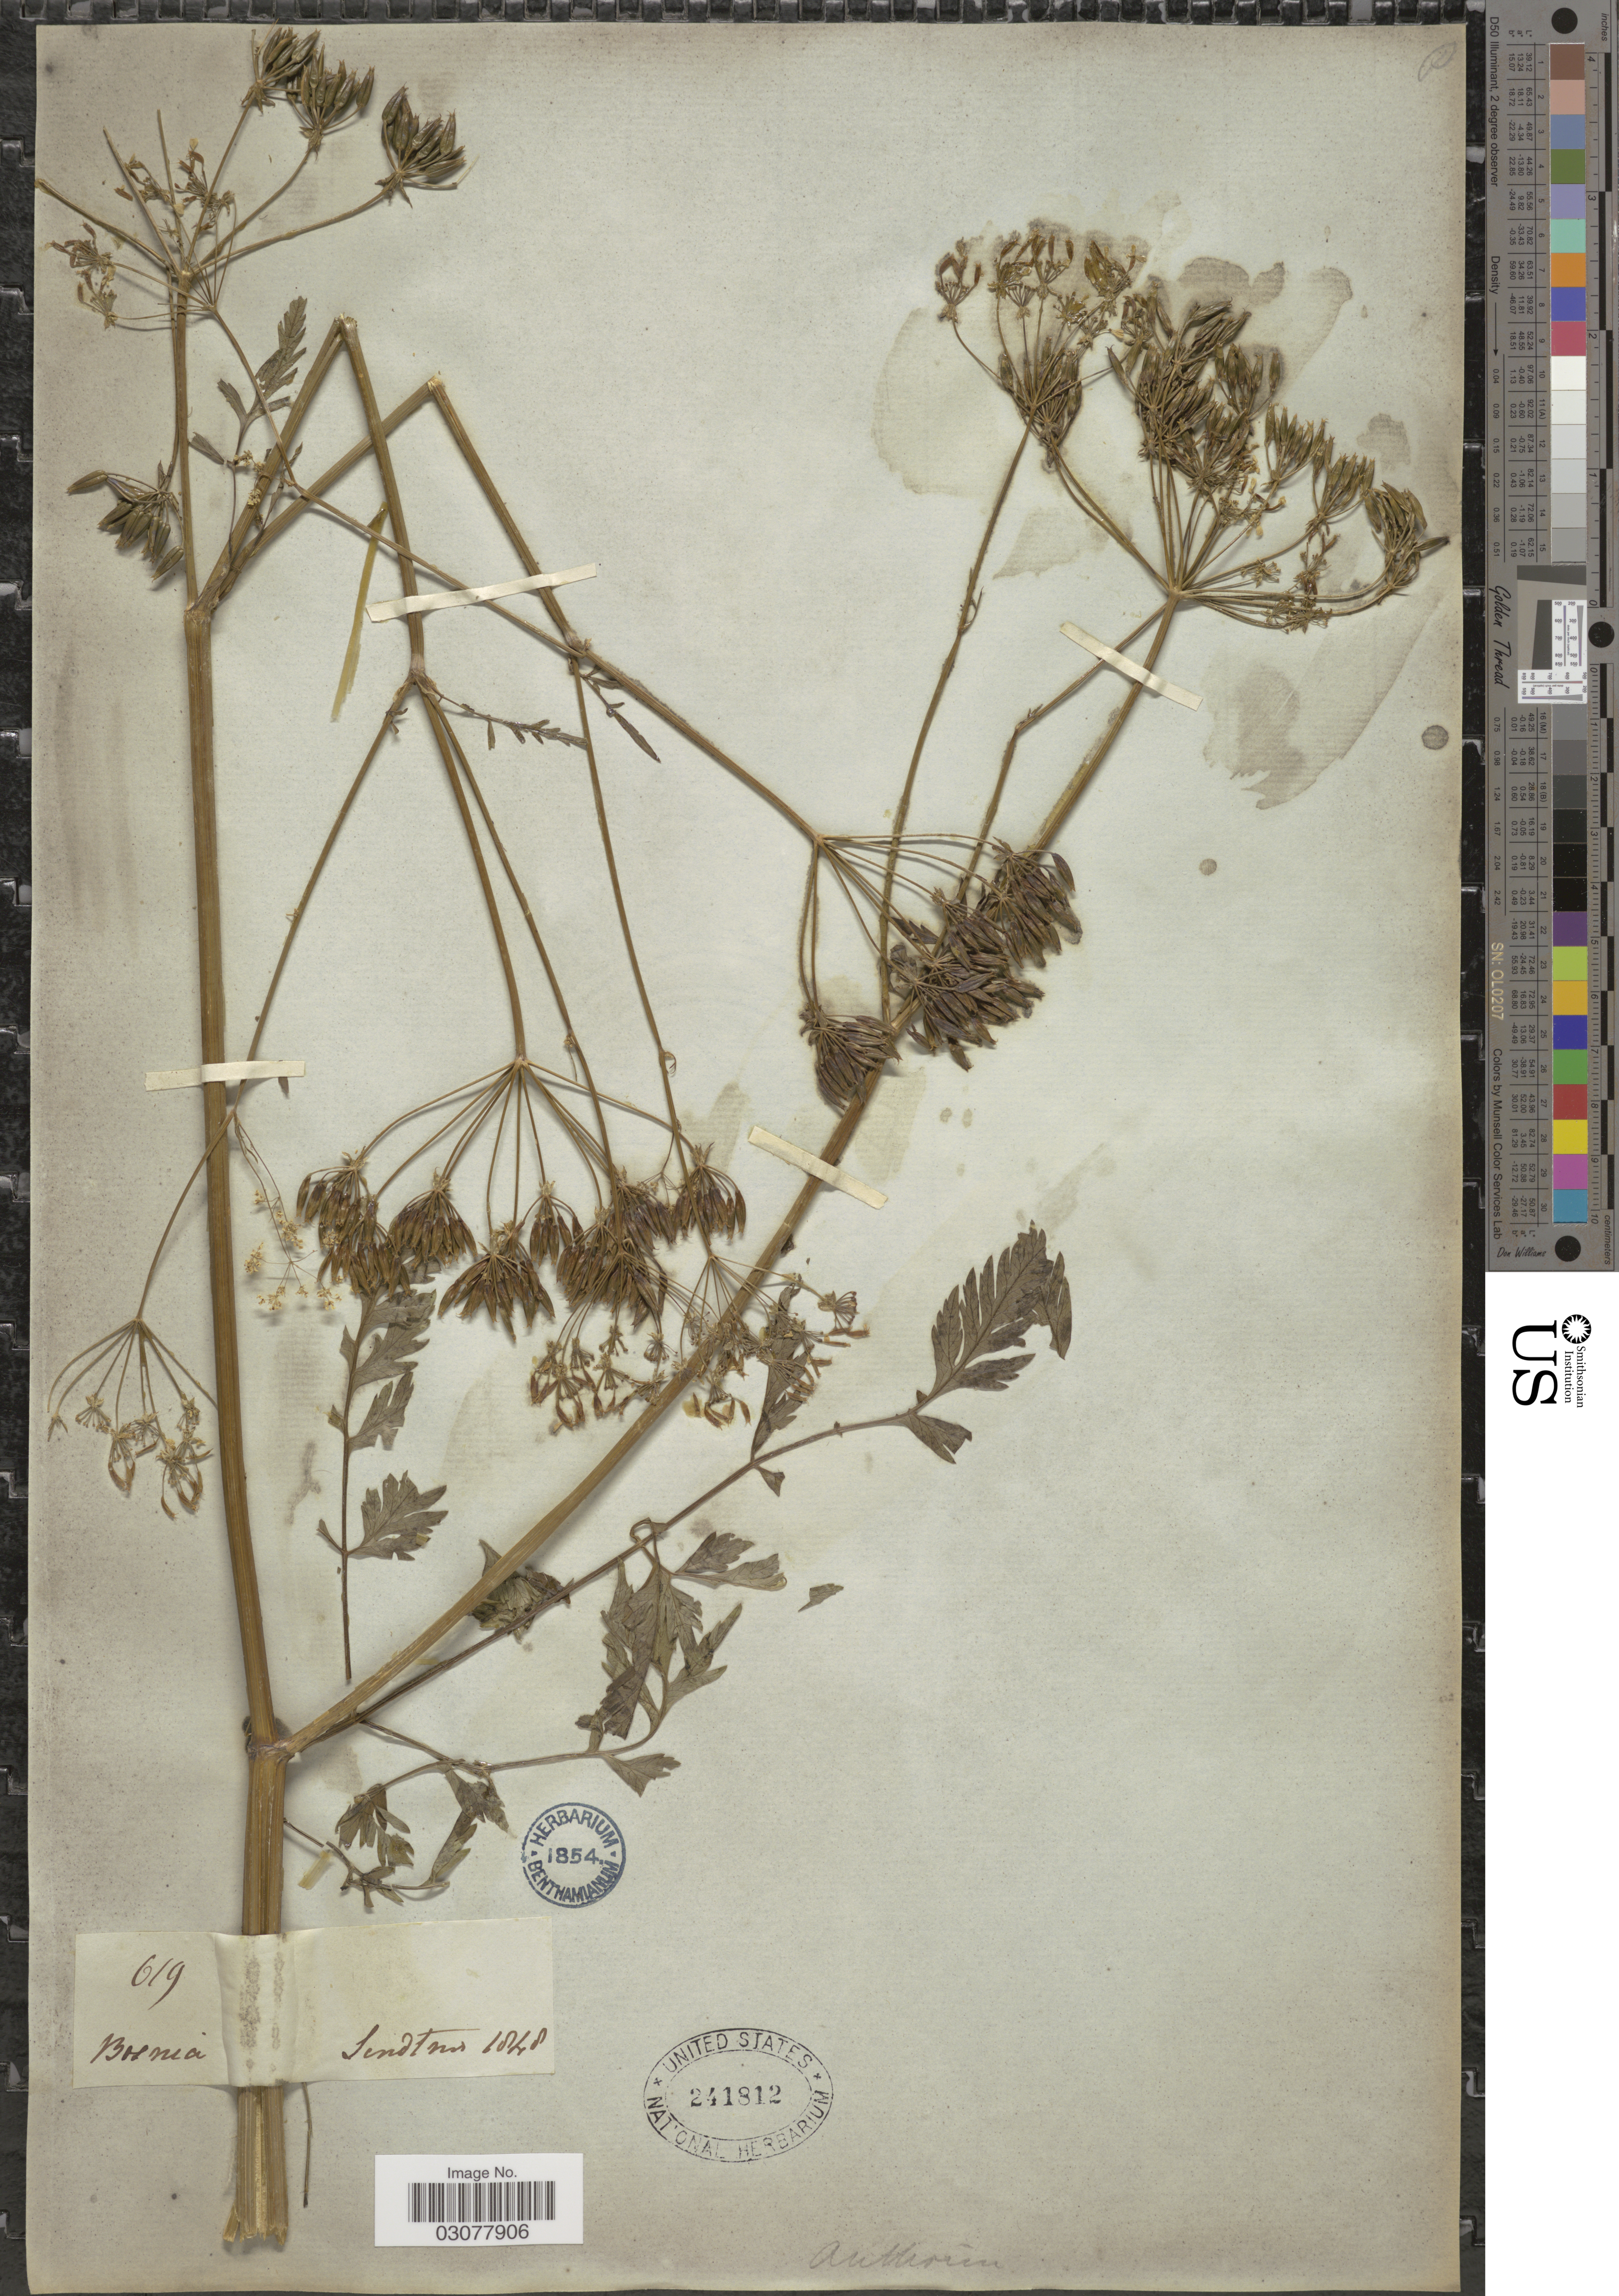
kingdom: Plantae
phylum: Tracheophyta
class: Magnoliopsida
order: Apiales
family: Apiaceae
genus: Anthriscus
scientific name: Anthriscus sp.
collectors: Sendtner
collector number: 618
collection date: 1848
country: Bosnia and Herzegovina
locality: Bosnia.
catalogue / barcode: US 241812